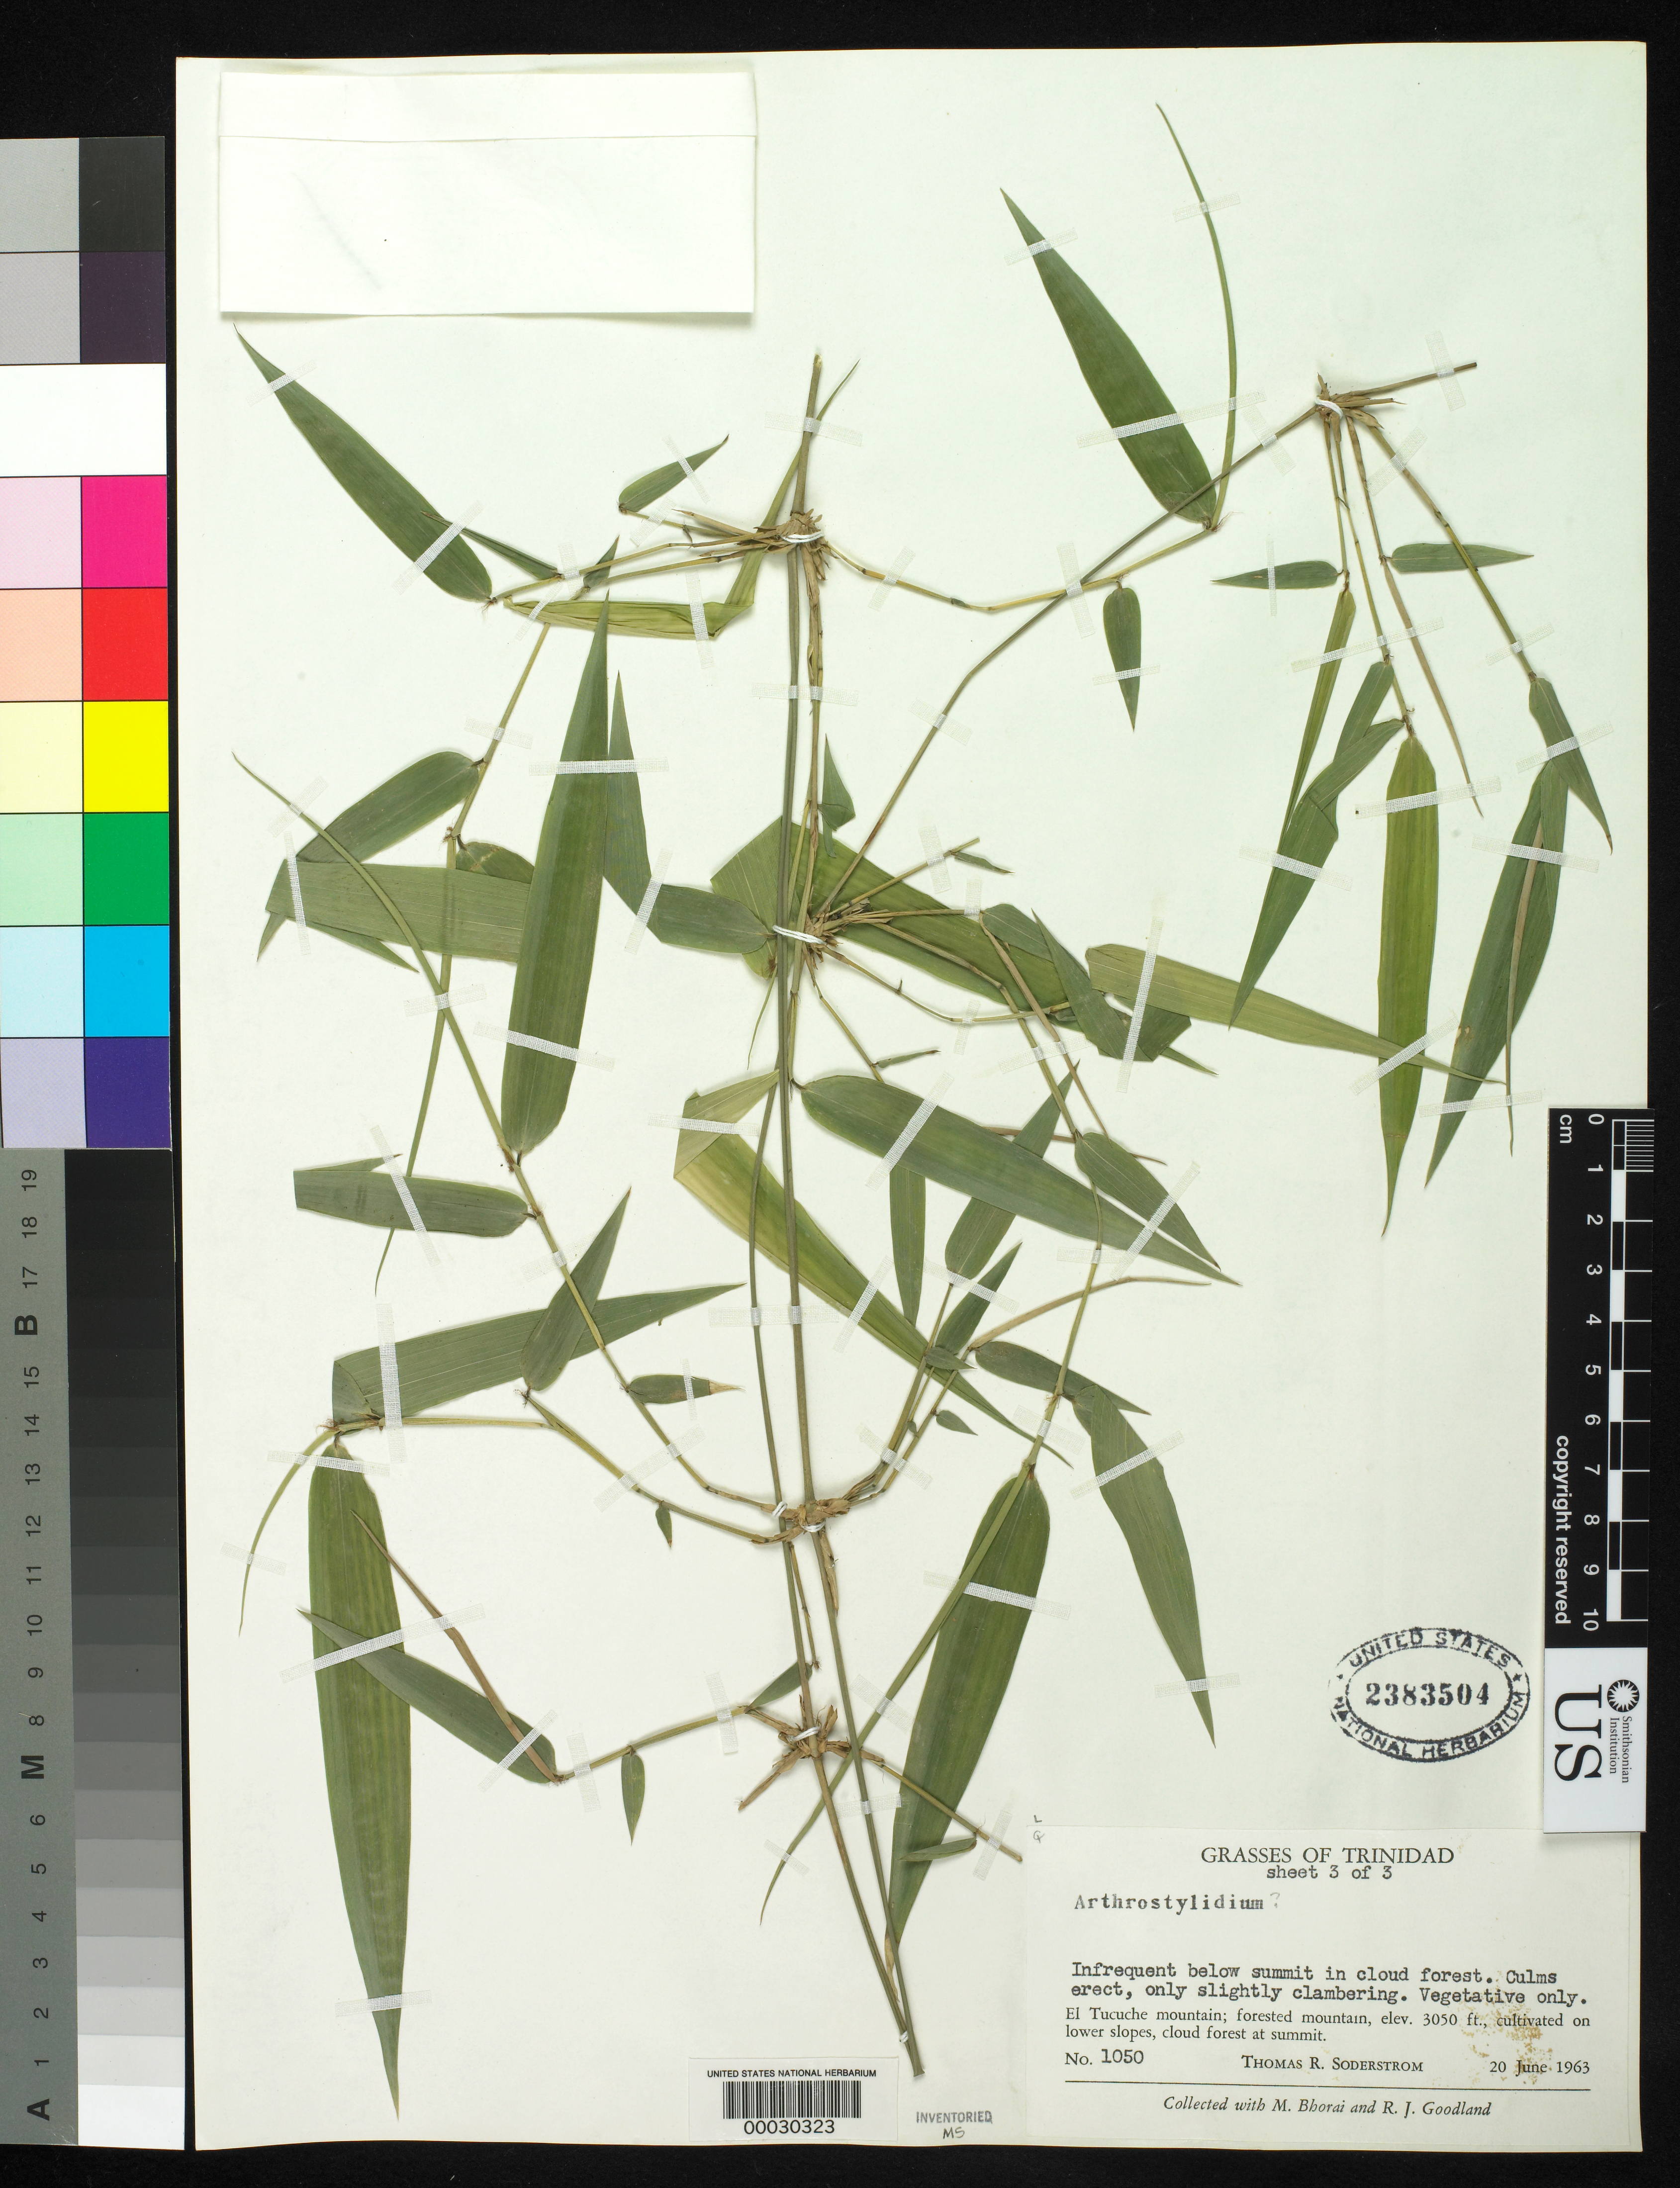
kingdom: Plantae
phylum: Tracheophyta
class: Liliopsida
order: Poales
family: Poaceae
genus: Arthrostylidium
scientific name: Arthrostylidium venezuelae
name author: (Steud.) McClure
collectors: T. R. Soderstrom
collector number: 1050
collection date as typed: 20 Jun 1963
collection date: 1963-06-20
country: Trinidad and Tobago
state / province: Saint George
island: Trinidad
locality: El Tucuche Mountain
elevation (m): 930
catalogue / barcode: US 2383504